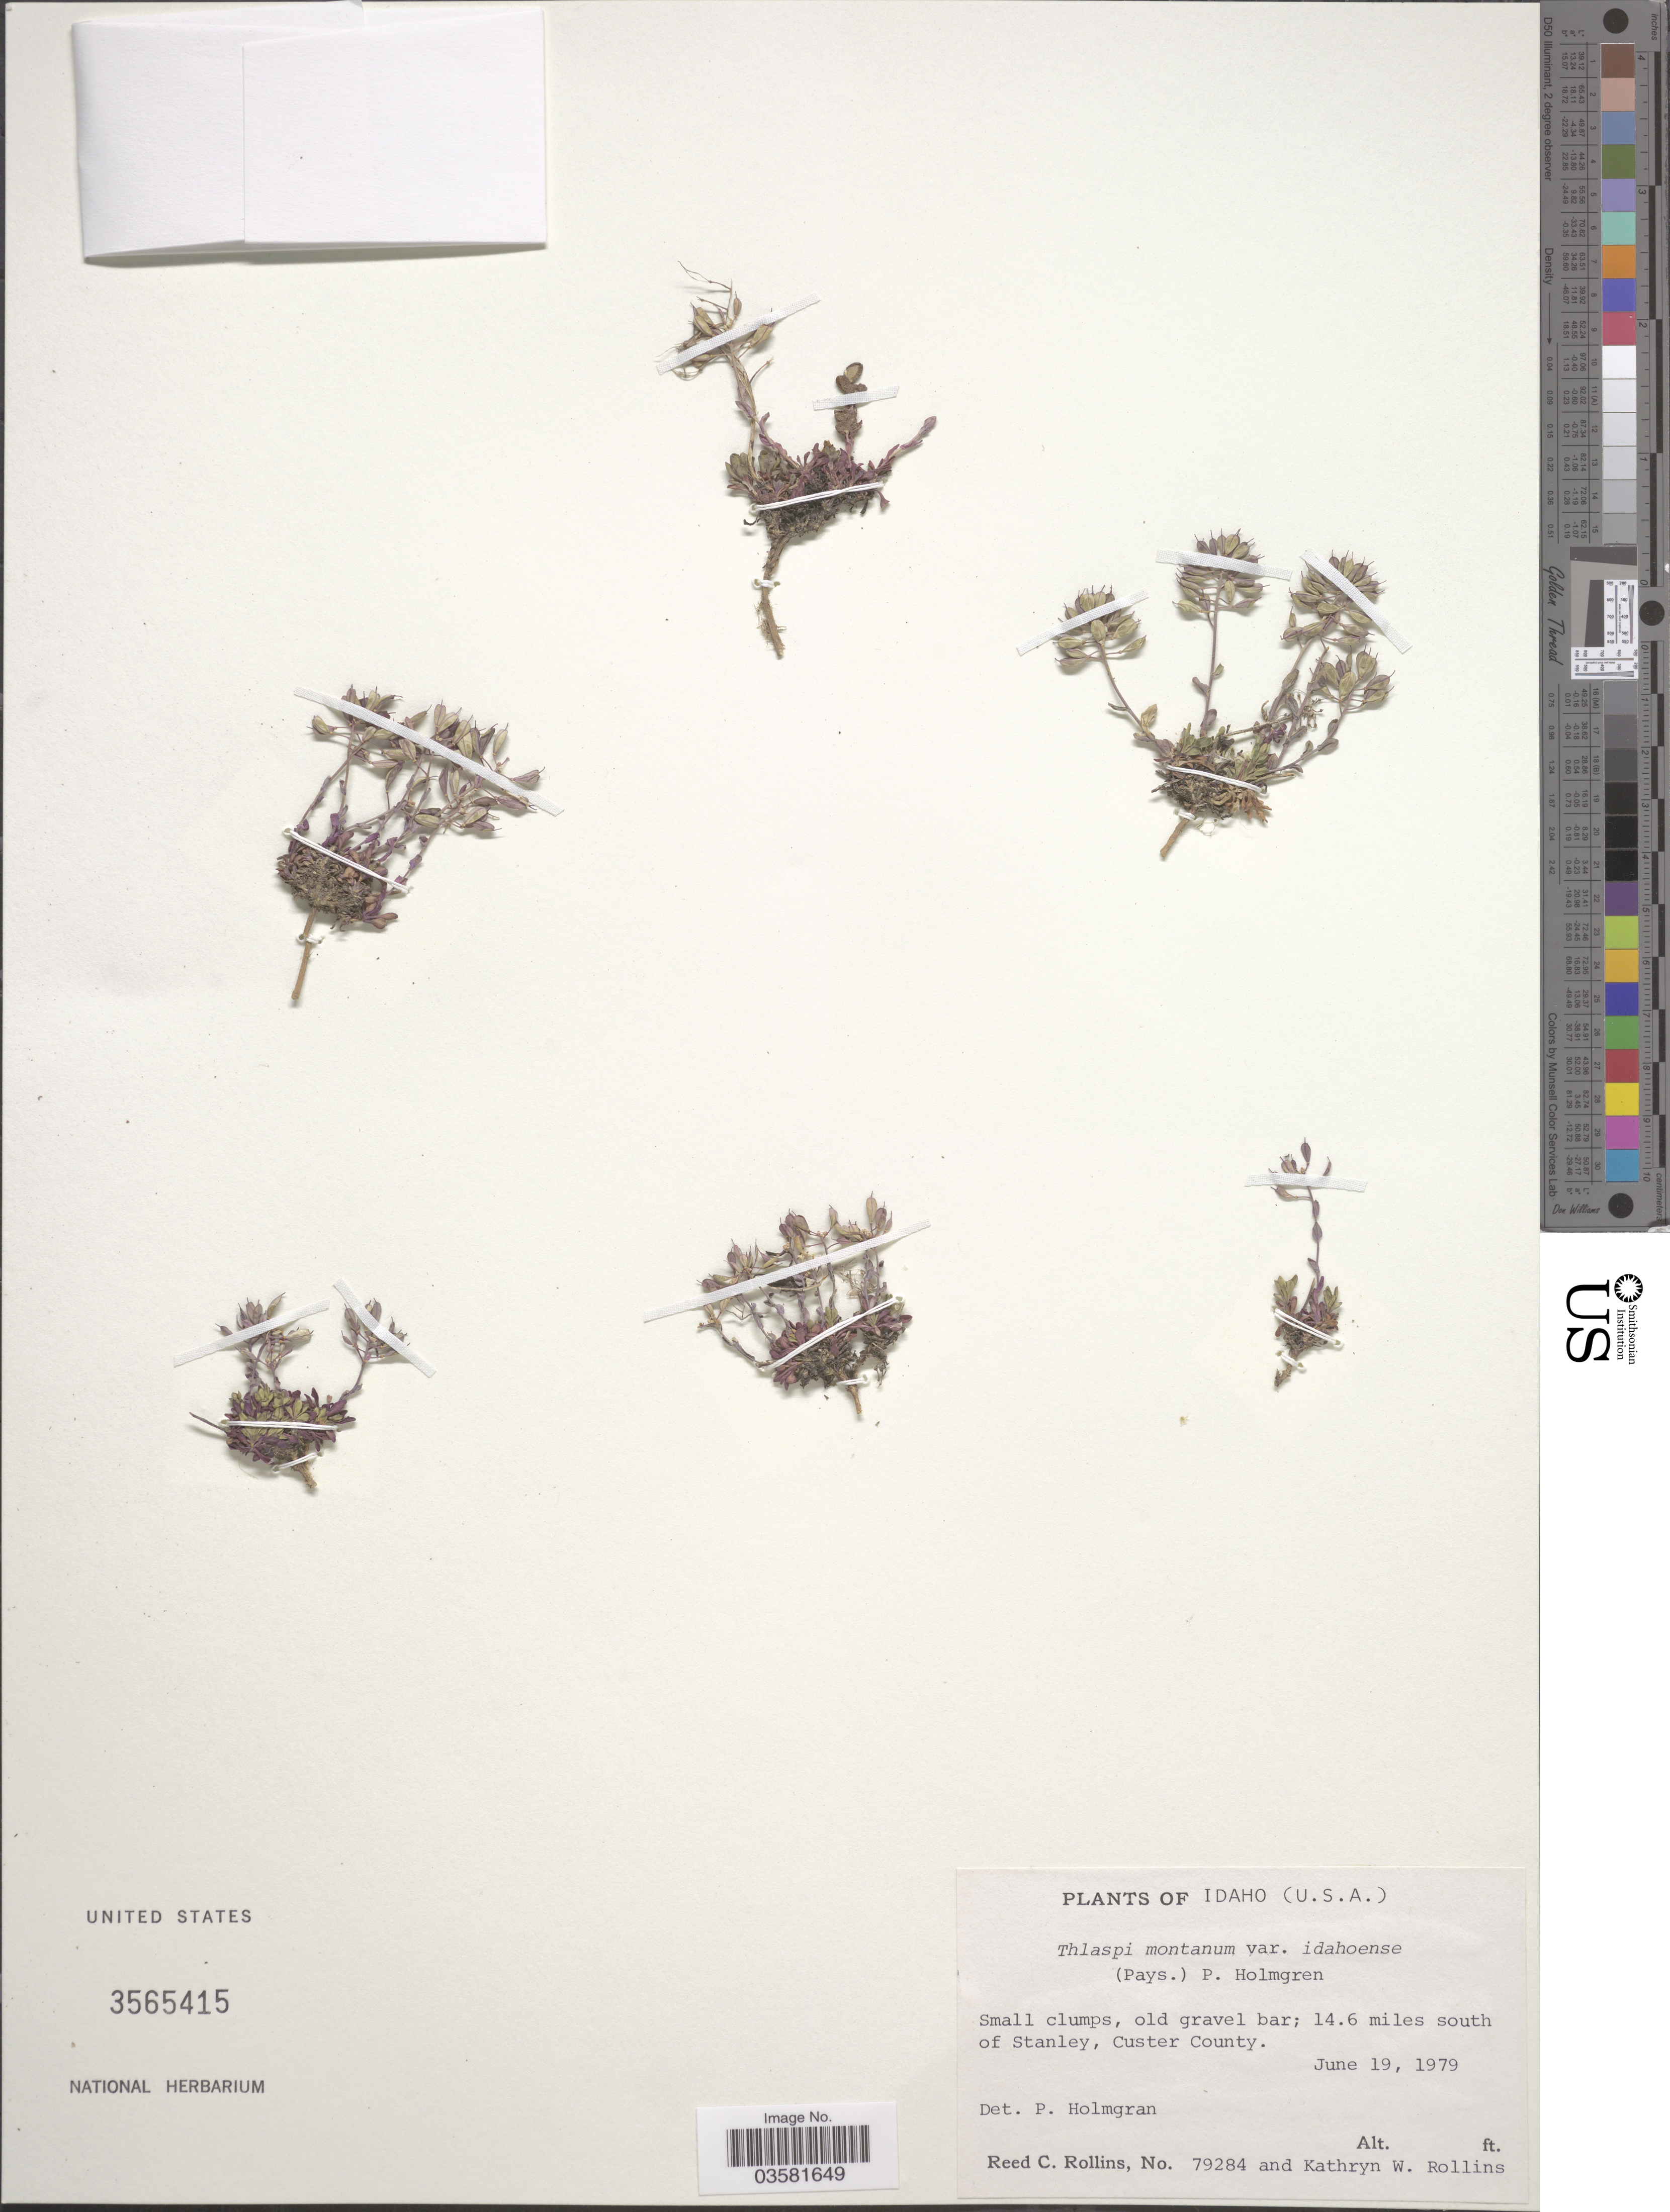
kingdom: Plantae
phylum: Tracheophyta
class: Magnoliopsida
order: Brassicales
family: Brassicaceae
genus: Thlaspi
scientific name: Thlaspi montanum var. idahoense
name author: (Payson) P.K. Holmgren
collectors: R. C. Rollins & K. W. Rollins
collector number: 79284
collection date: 1979-06-19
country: United States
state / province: Idaho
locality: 14.6 miles south of Stanley, Custer County.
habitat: small clumps, old gravel bar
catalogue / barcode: US 3565415